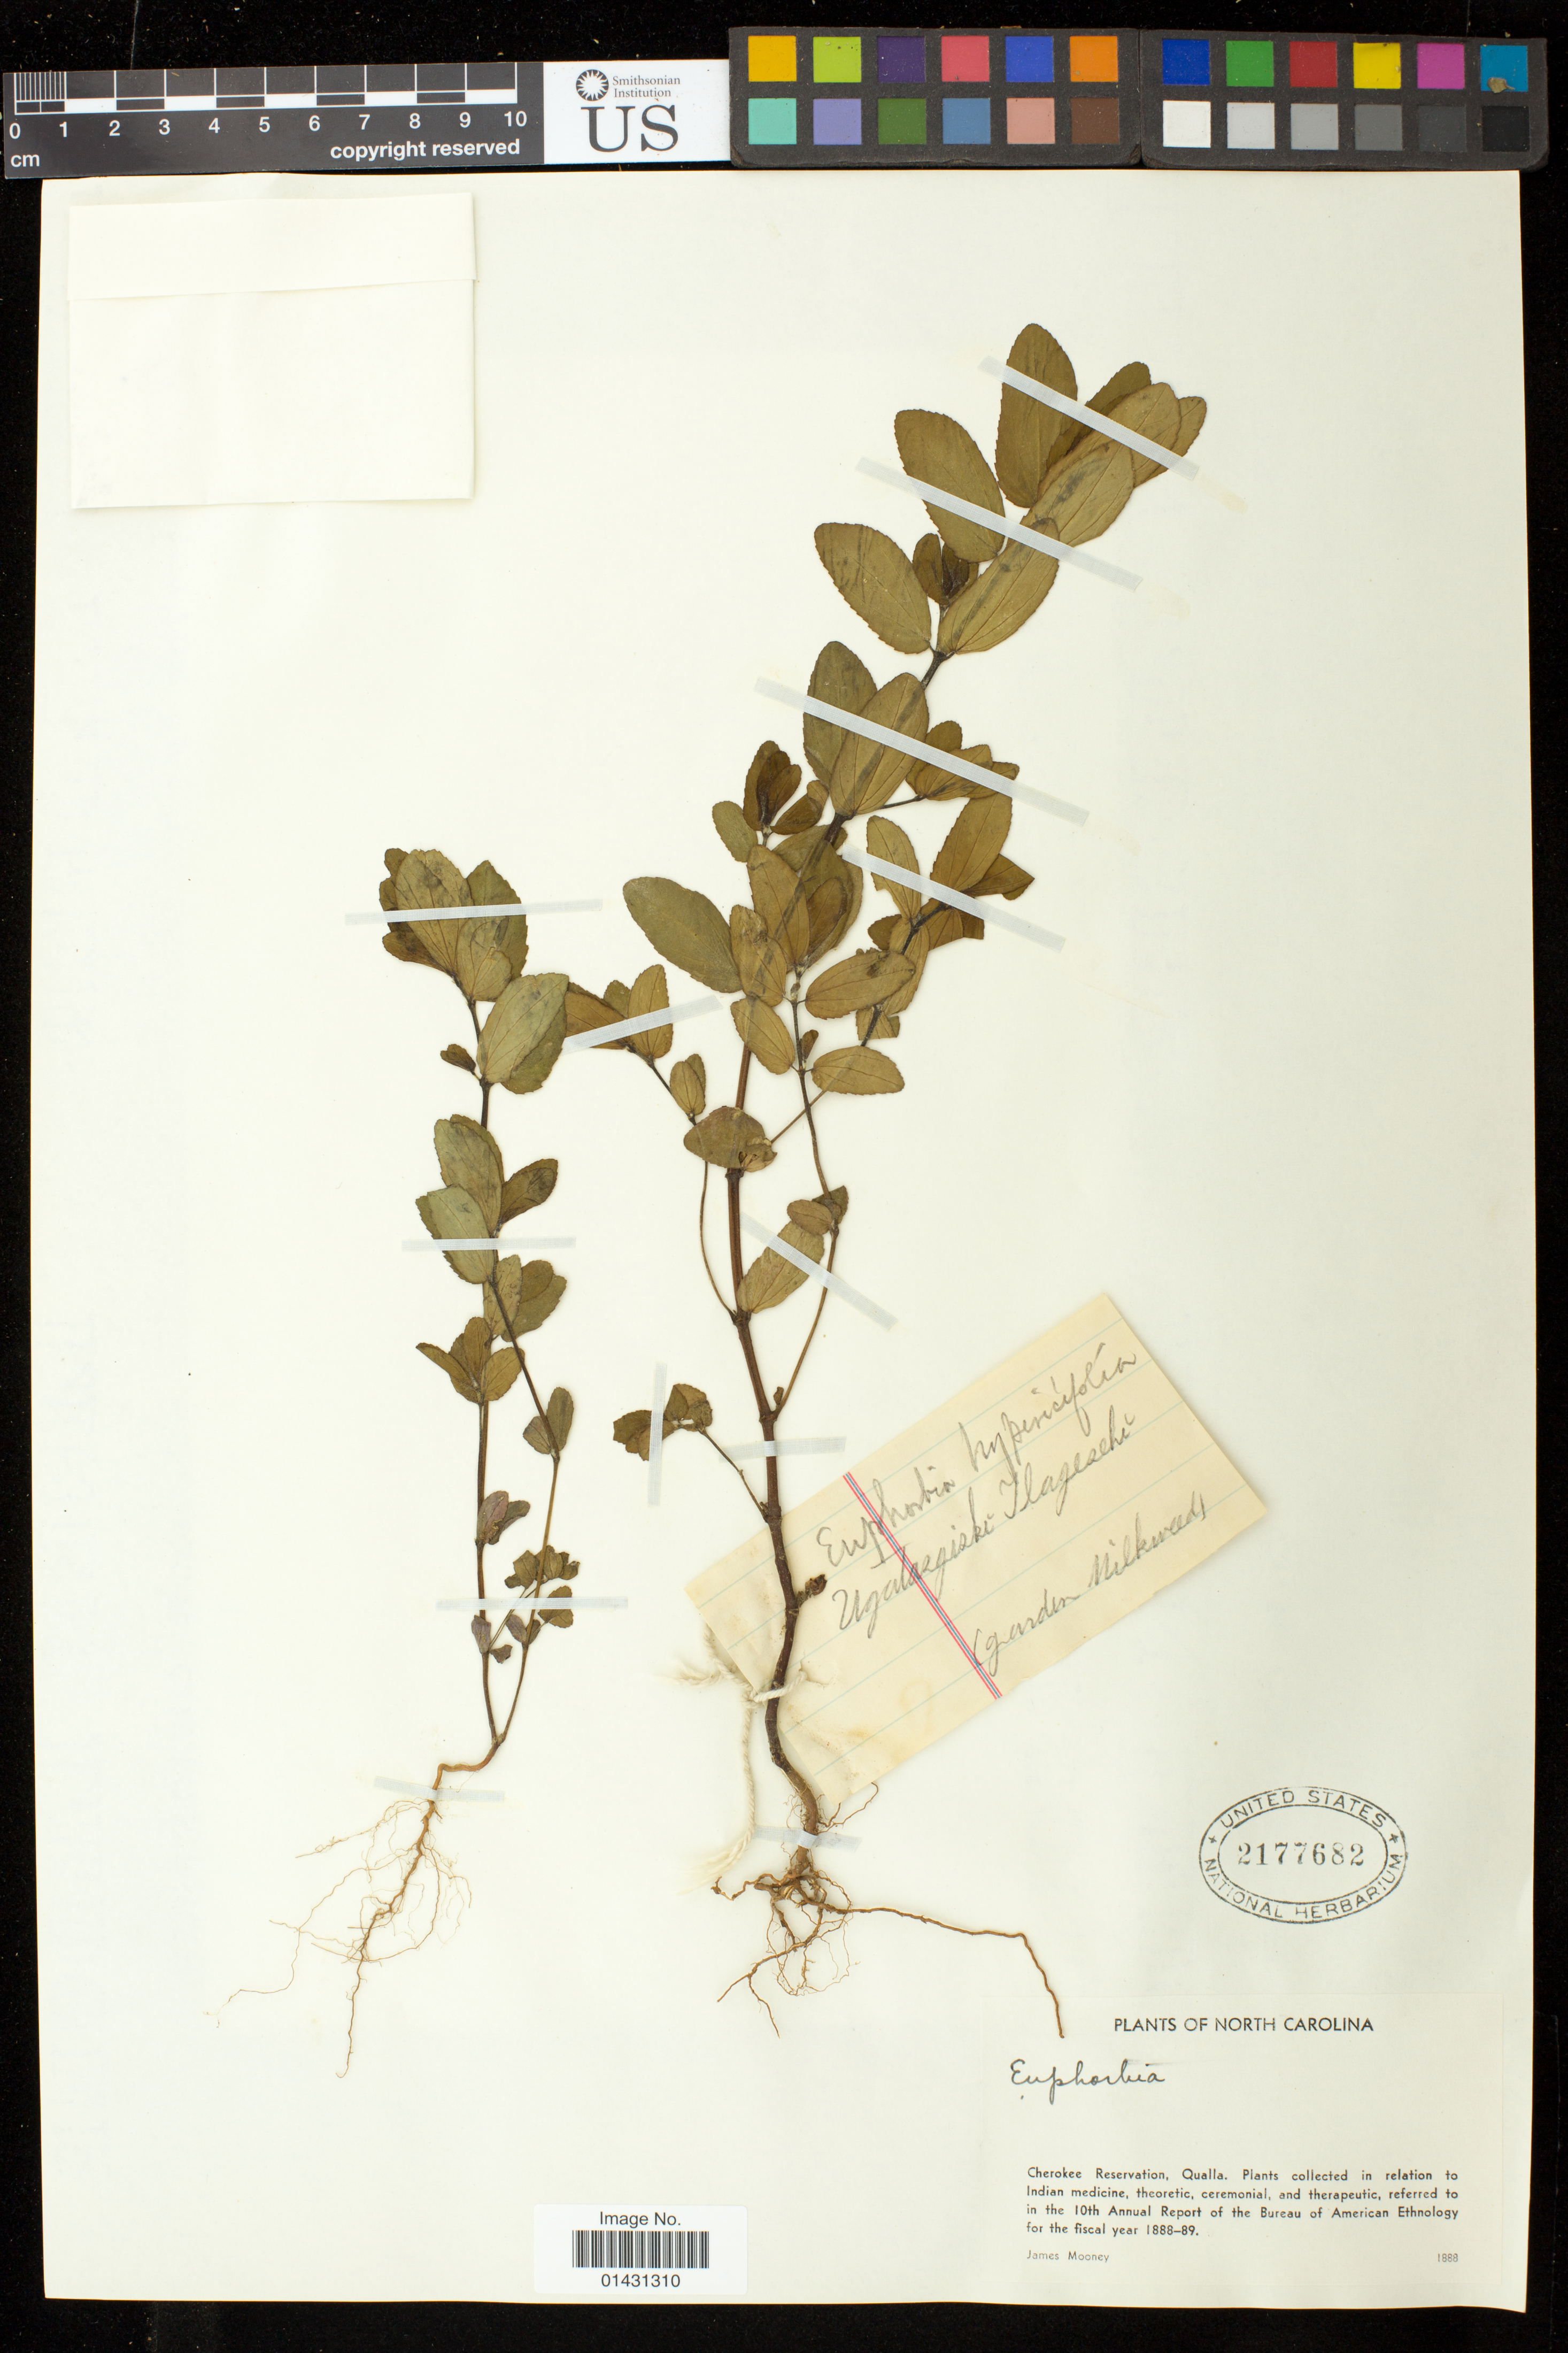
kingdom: Plantae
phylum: Tracheophyta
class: Magnoliopsida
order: Malpighiales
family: Euphorbiaceae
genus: Euphorbia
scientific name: Euphorbia maculata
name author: L.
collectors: J. Mooney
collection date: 1888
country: United States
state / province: North Carolina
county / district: Jackson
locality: Cherokee Reservation, Qualla.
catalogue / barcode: US 2177682